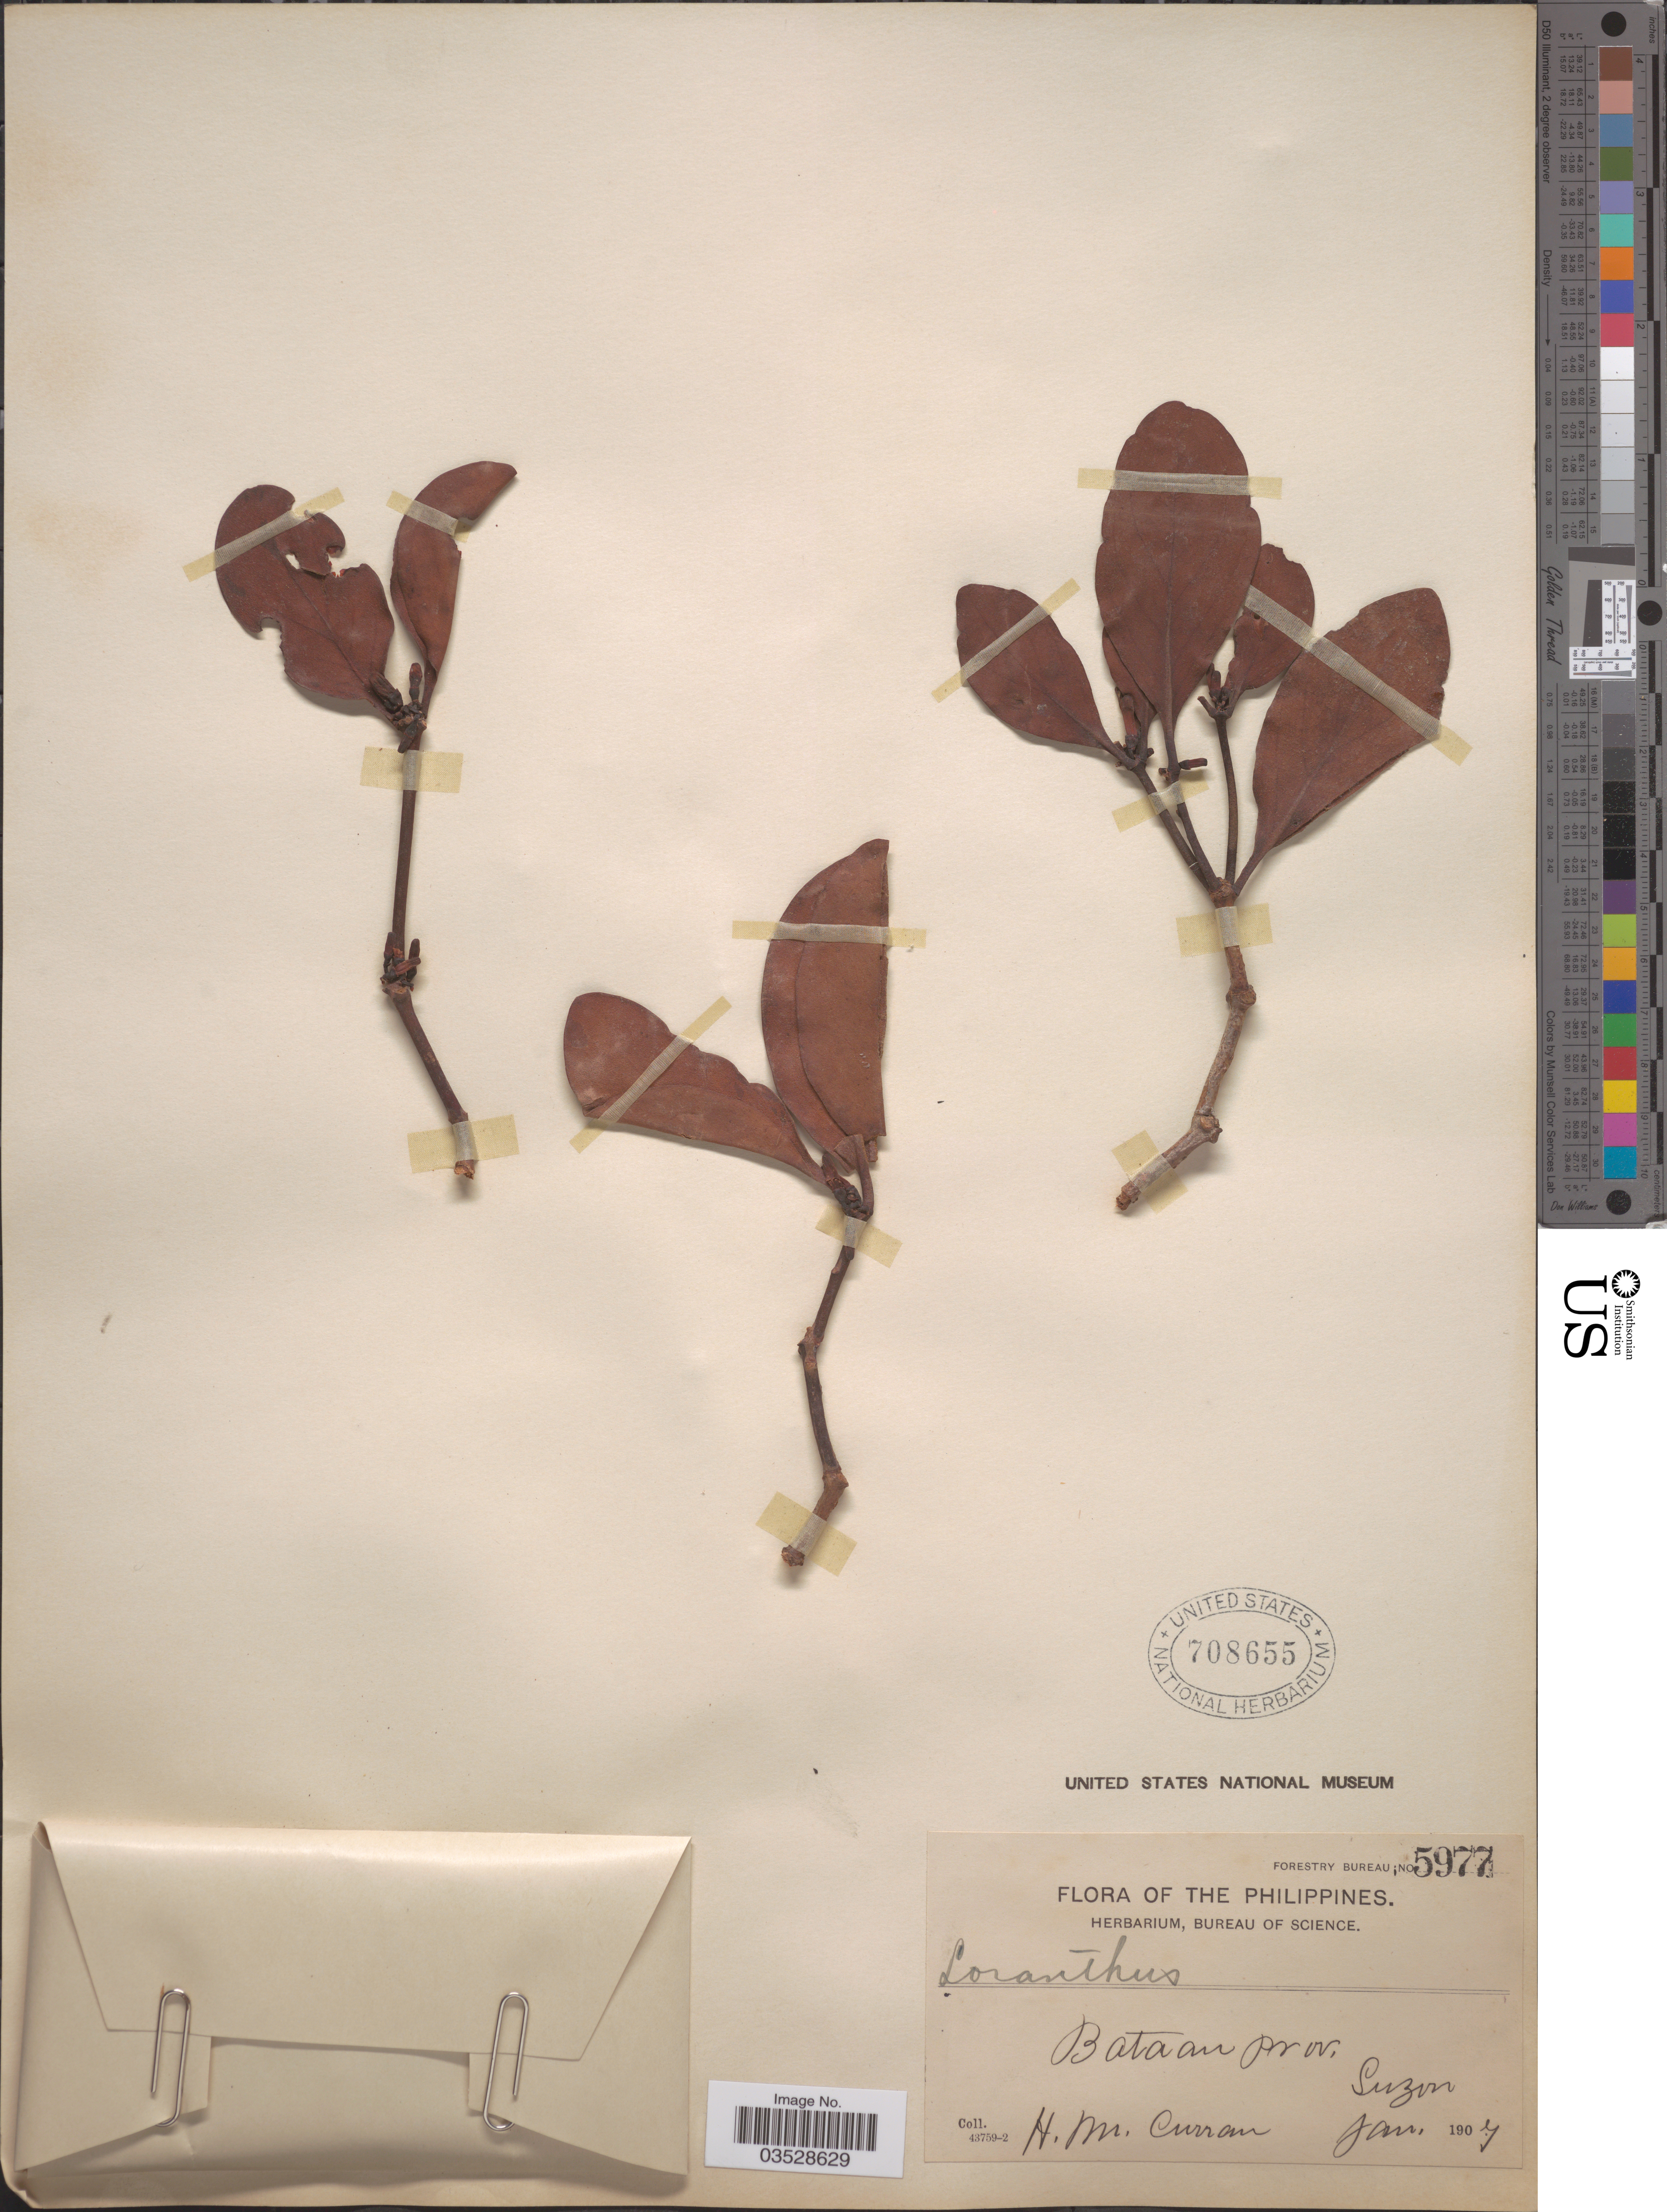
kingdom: Plantae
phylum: Tracheophyta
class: Magnoliopsida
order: Santalales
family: Loranthaceae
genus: Loranthus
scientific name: Loranthus sp.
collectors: H. M. Curran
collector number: Forestry Bureau 5977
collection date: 1907-01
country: Philippines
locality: Bataan prov, Luzon.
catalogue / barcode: US 708655